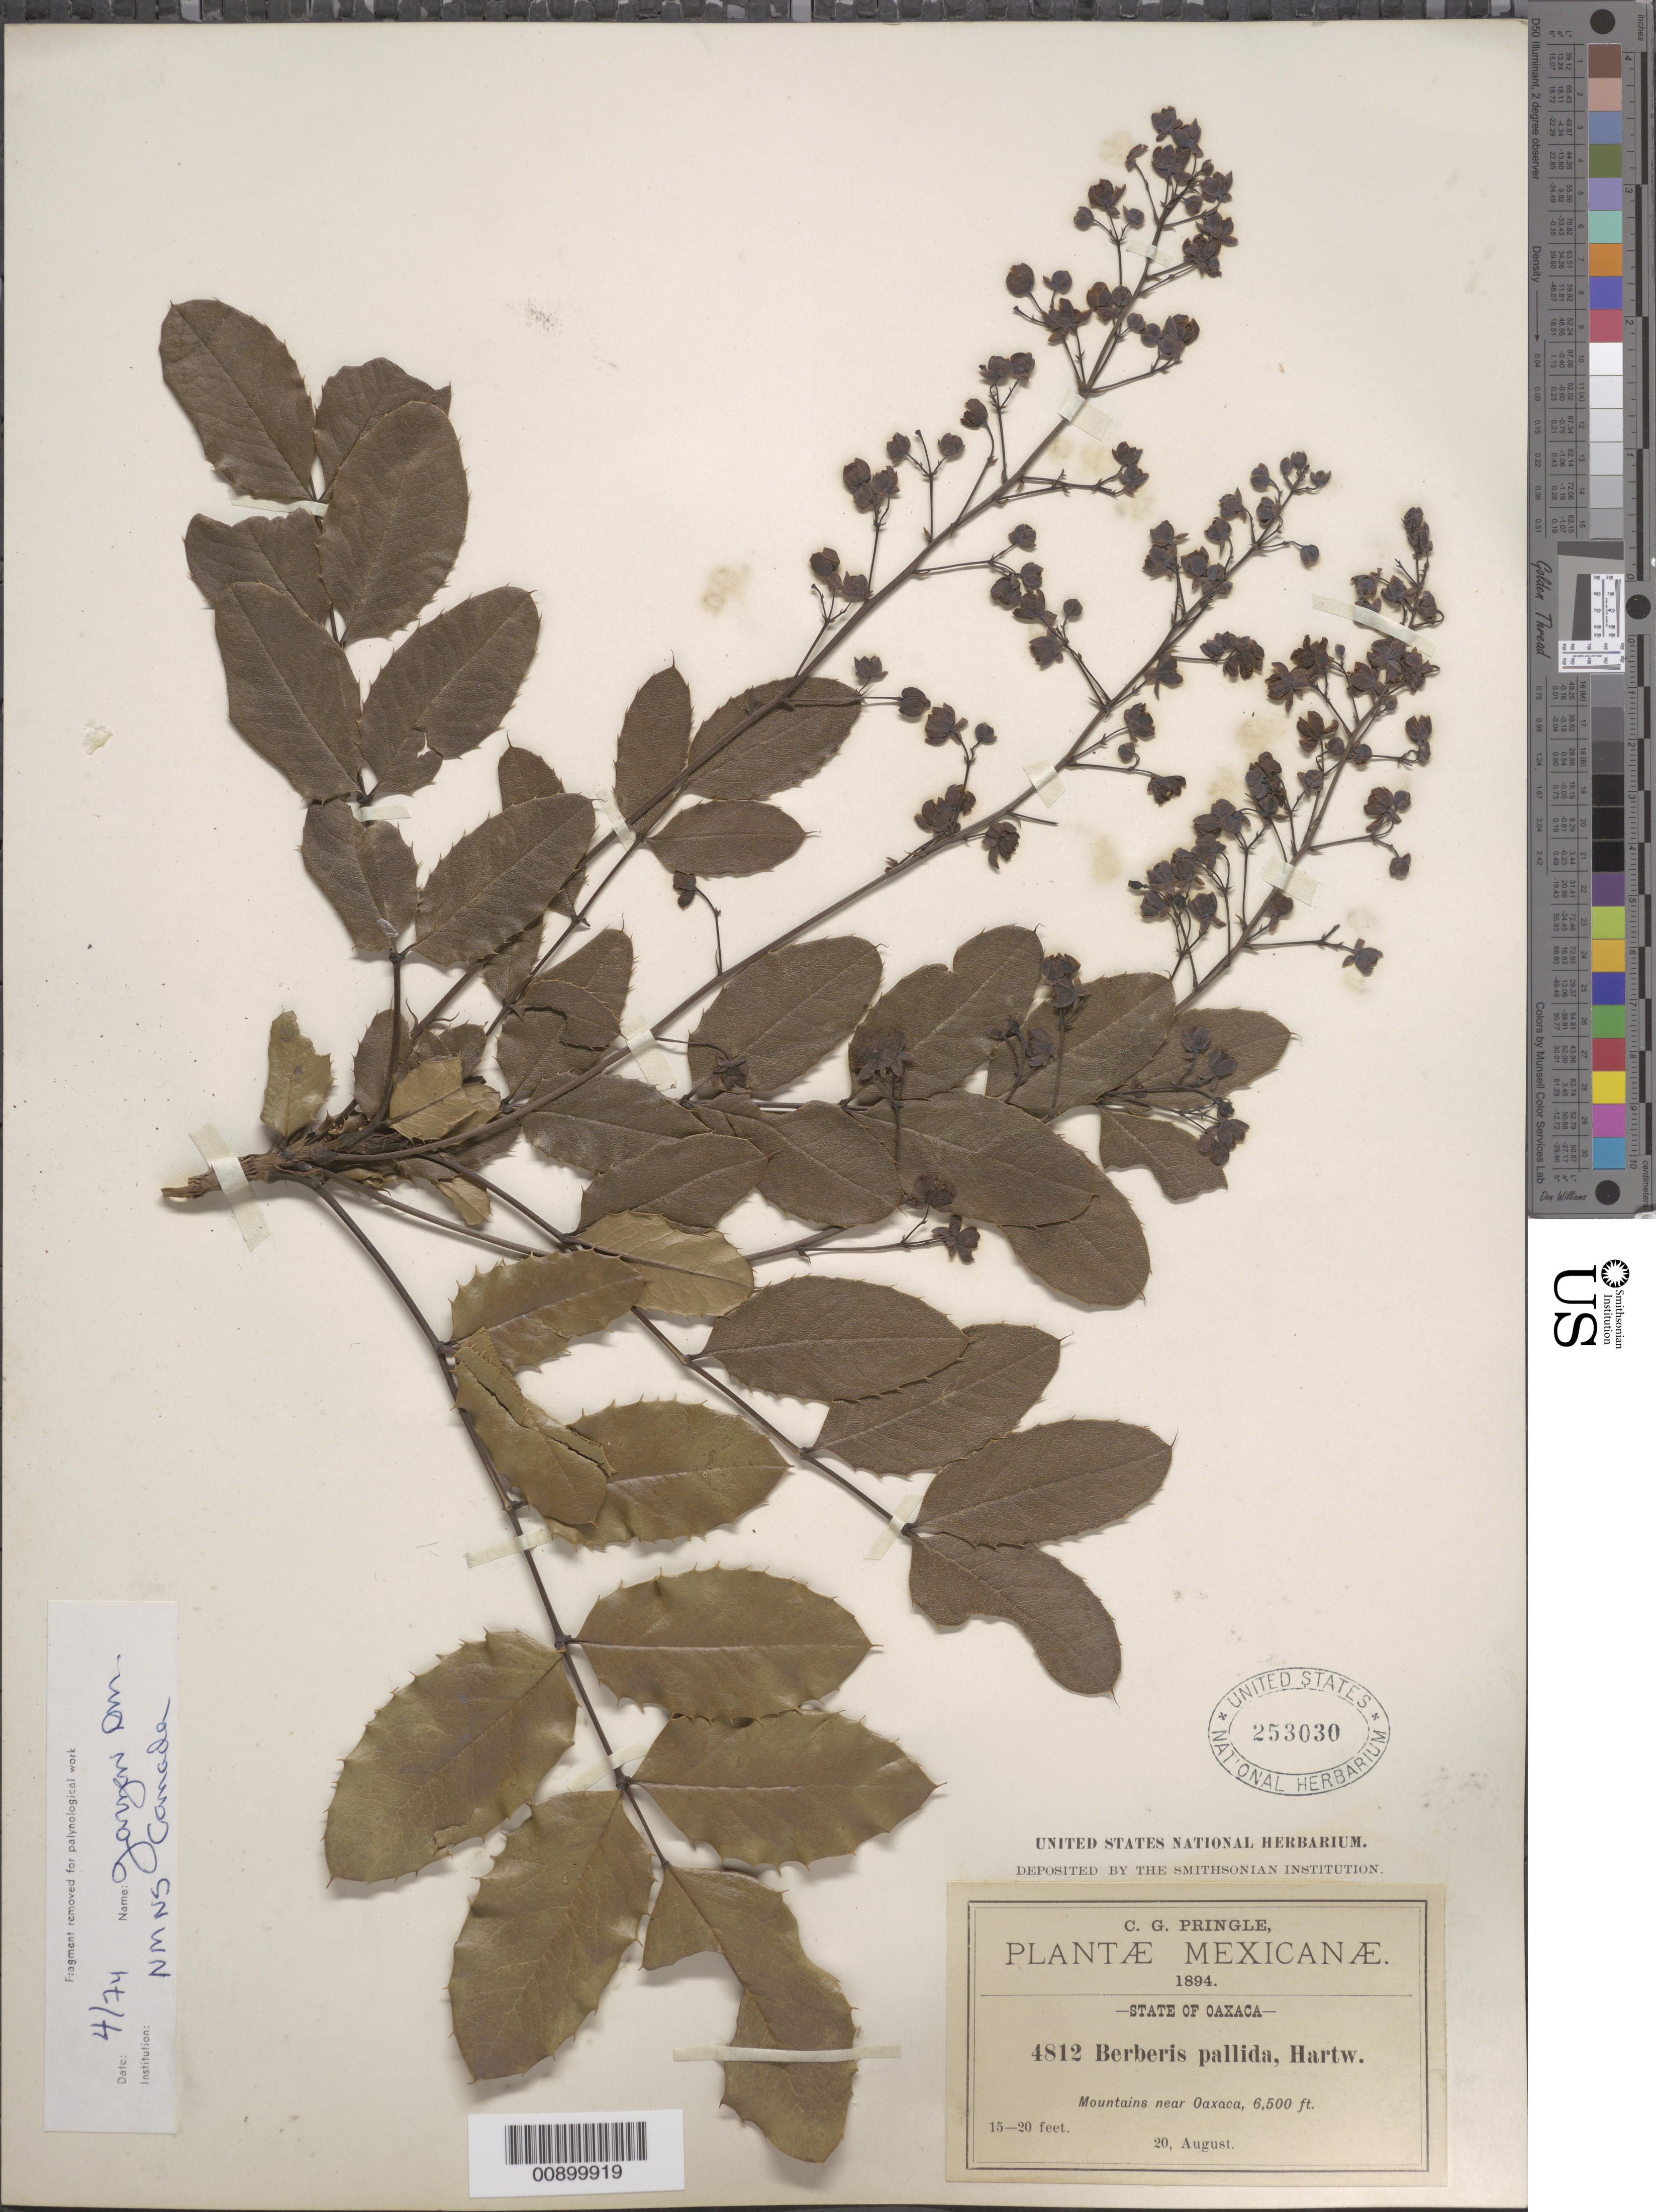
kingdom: Plantae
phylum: Tracheophyta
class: Magnoliopsida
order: Ranunculales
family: Berberidaceae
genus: Mahonia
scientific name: Mahonia pallida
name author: Fedde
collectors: C. G. Pringle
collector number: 4812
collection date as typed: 20 Aug 1894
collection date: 1894-08-20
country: Mexico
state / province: Oaxaca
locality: Mountains near Oaxaca.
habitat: Mountains.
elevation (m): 1981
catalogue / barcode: US 253030